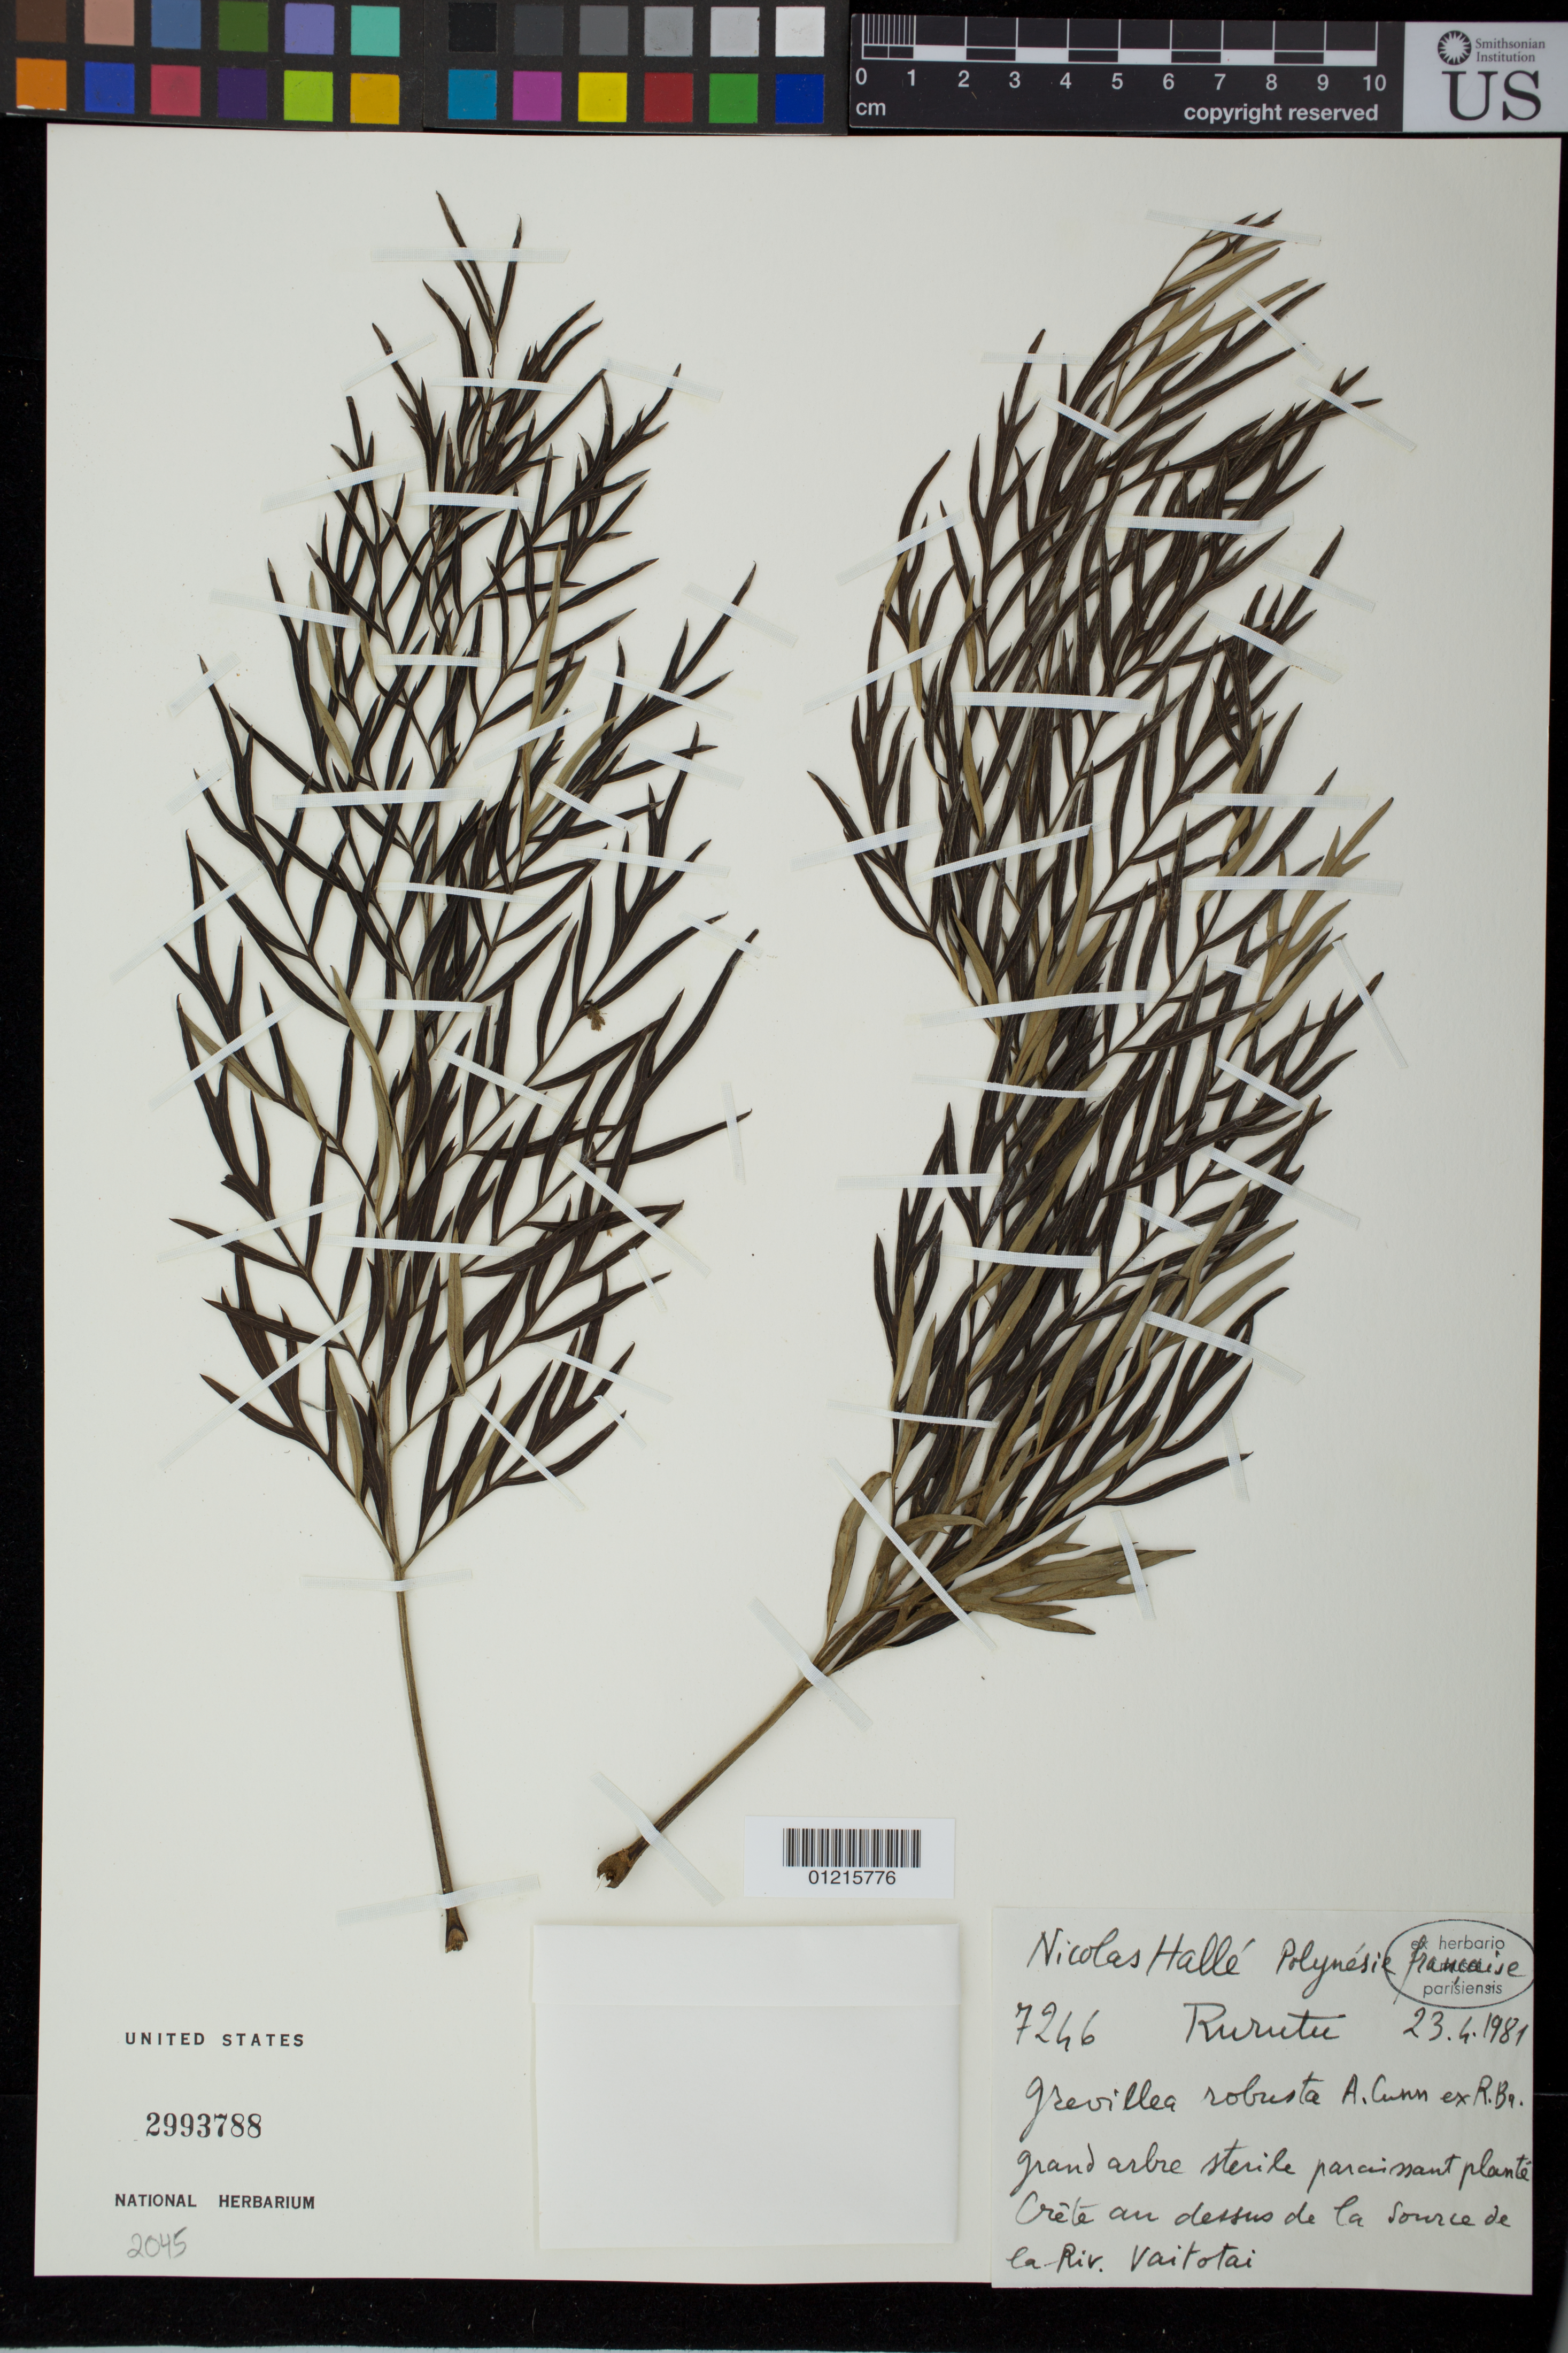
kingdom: Plantae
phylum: Tracheophyta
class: Magnoliopsida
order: Proteales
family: Proteaceae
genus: Grevillea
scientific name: Grevillea robusta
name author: A. Cunn.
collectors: N. Hallé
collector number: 7246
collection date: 1981-06-23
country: French Polynesia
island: Rurutu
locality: Plantè crète au desses de la source de la Riv. Vaitotai.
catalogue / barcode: US 2993788